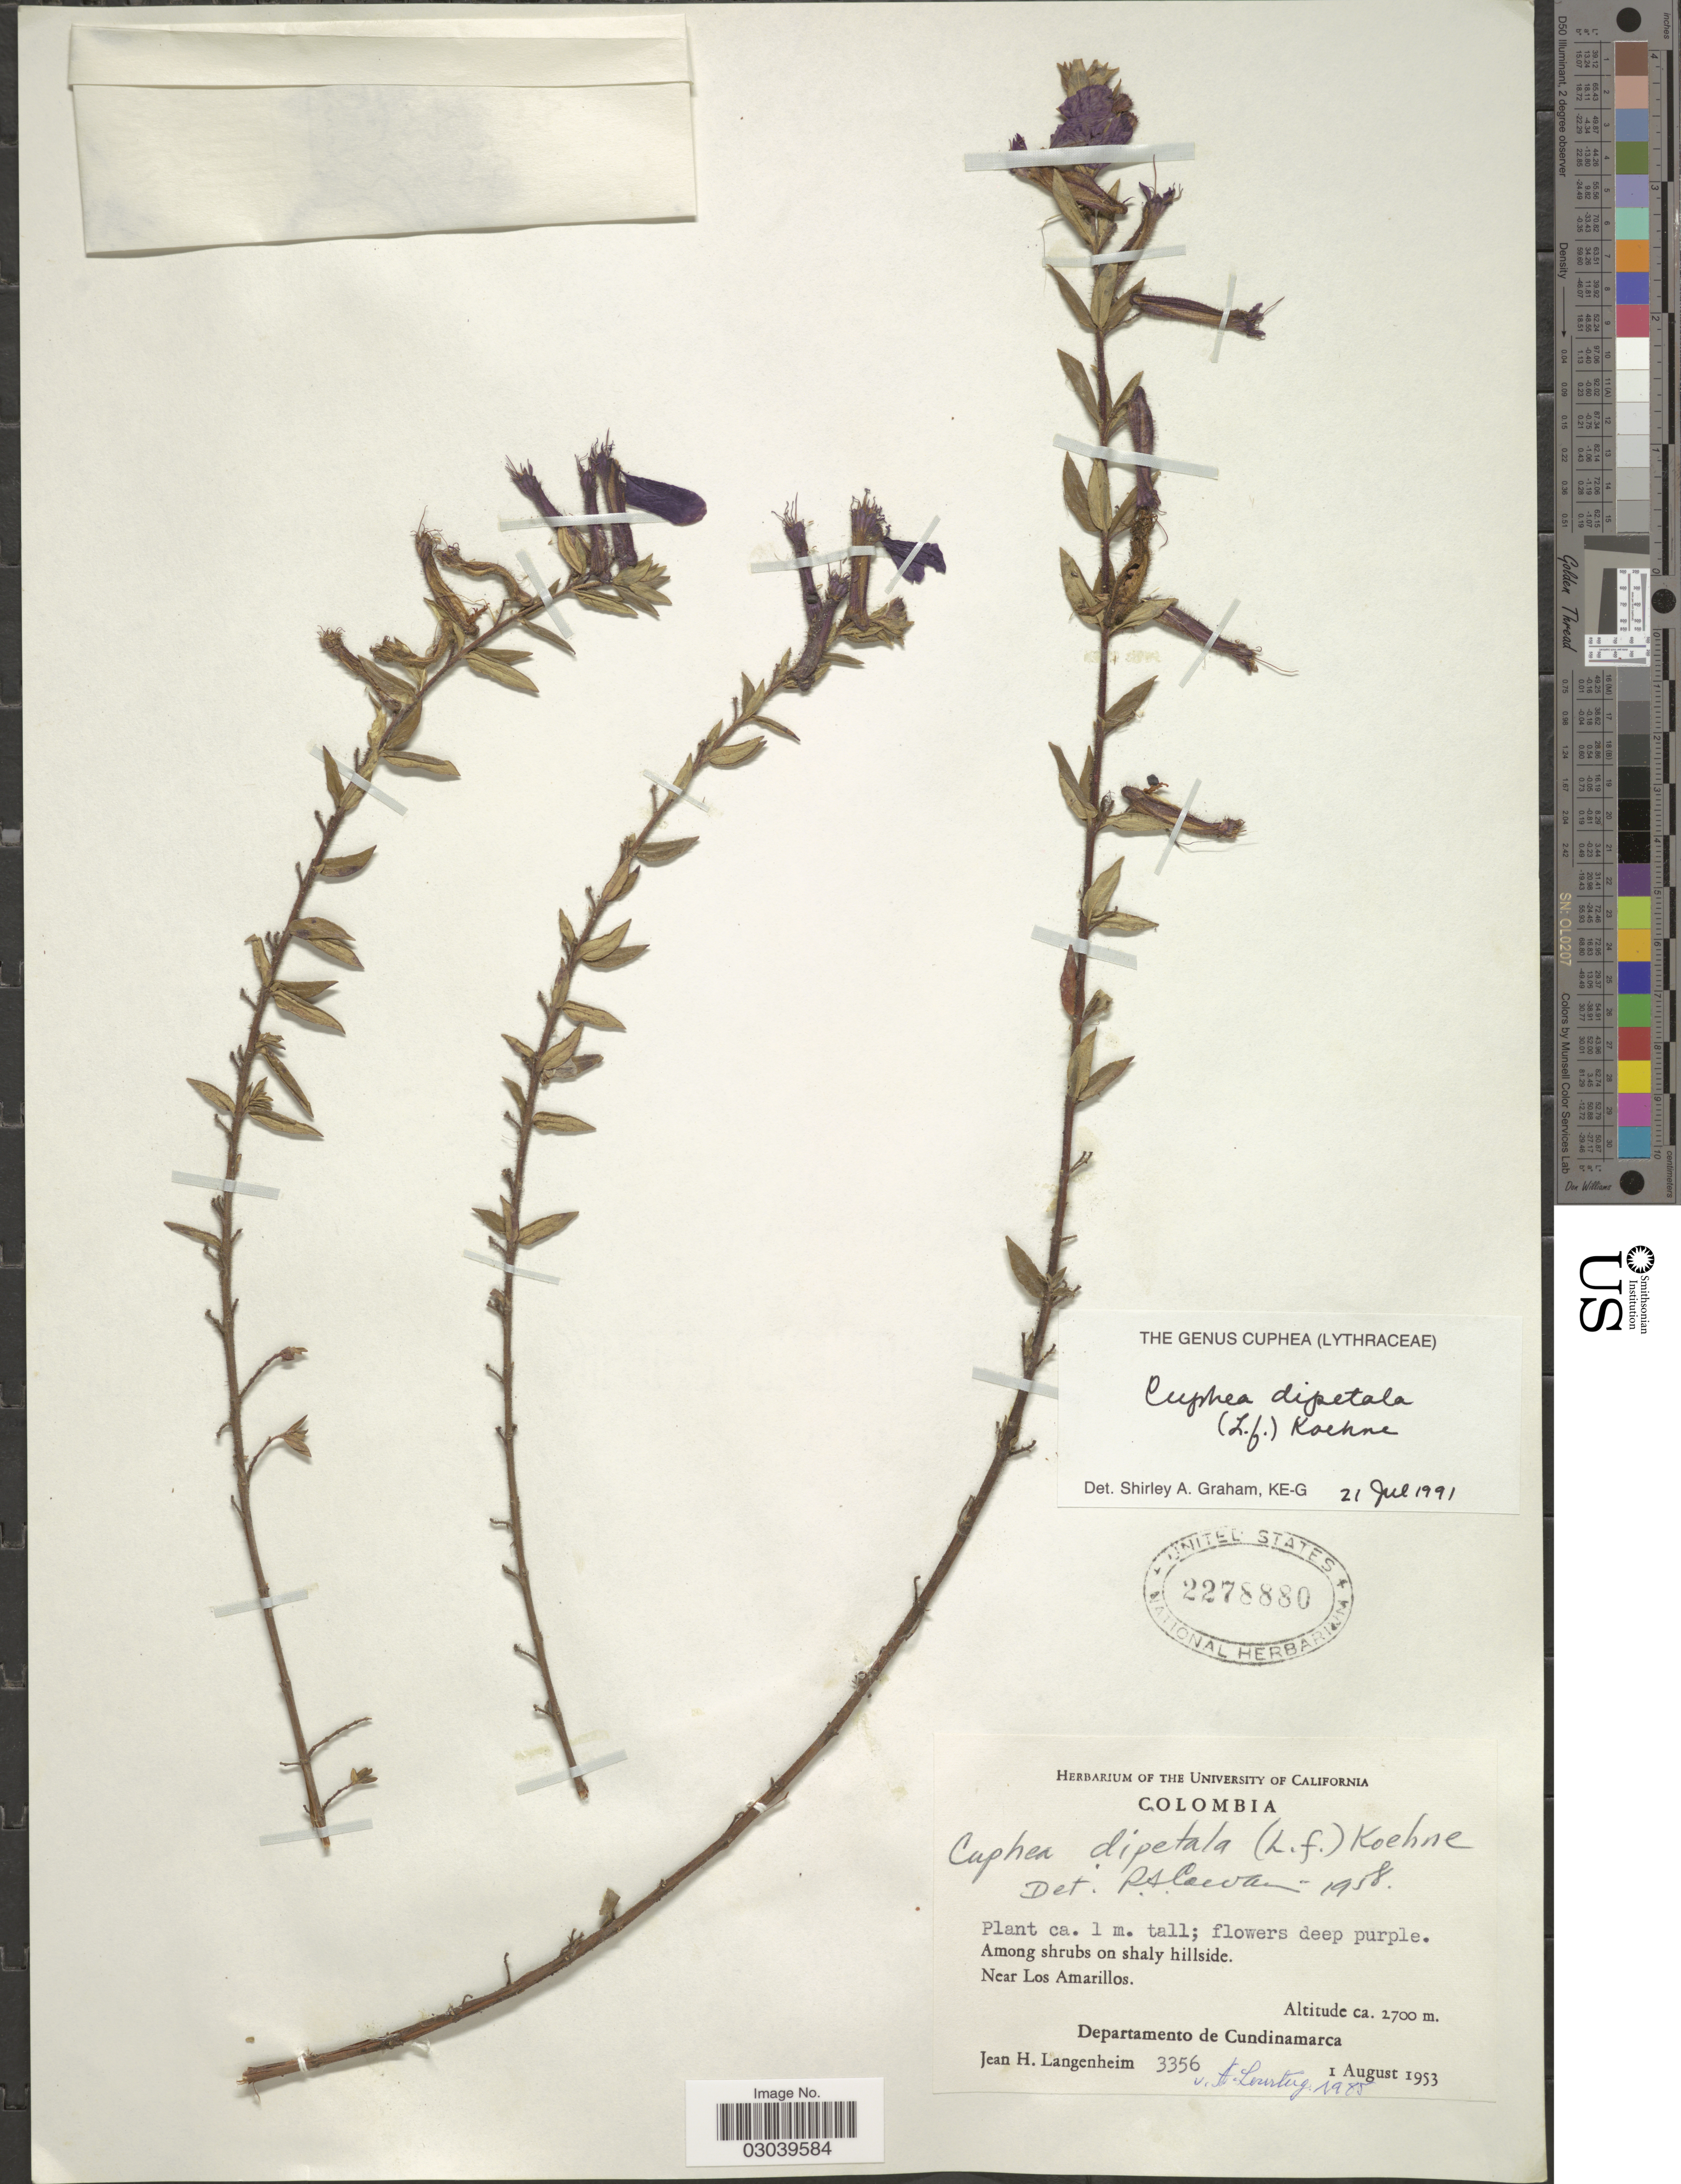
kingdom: Plantae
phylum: Tracheophyta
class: Magnoliopsida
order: Myrtales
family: Lythraceae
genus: Cuphea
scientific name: Cuphea dipetala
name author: (L. f.) Koehne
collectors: J. H. Langenheim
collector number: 3356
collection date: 1953-08-01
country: Colombia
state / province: Cundinamarca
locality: Near Los Amarillos. Departamento de Cundinamarca.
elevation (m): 2700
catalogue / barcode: US 2278880